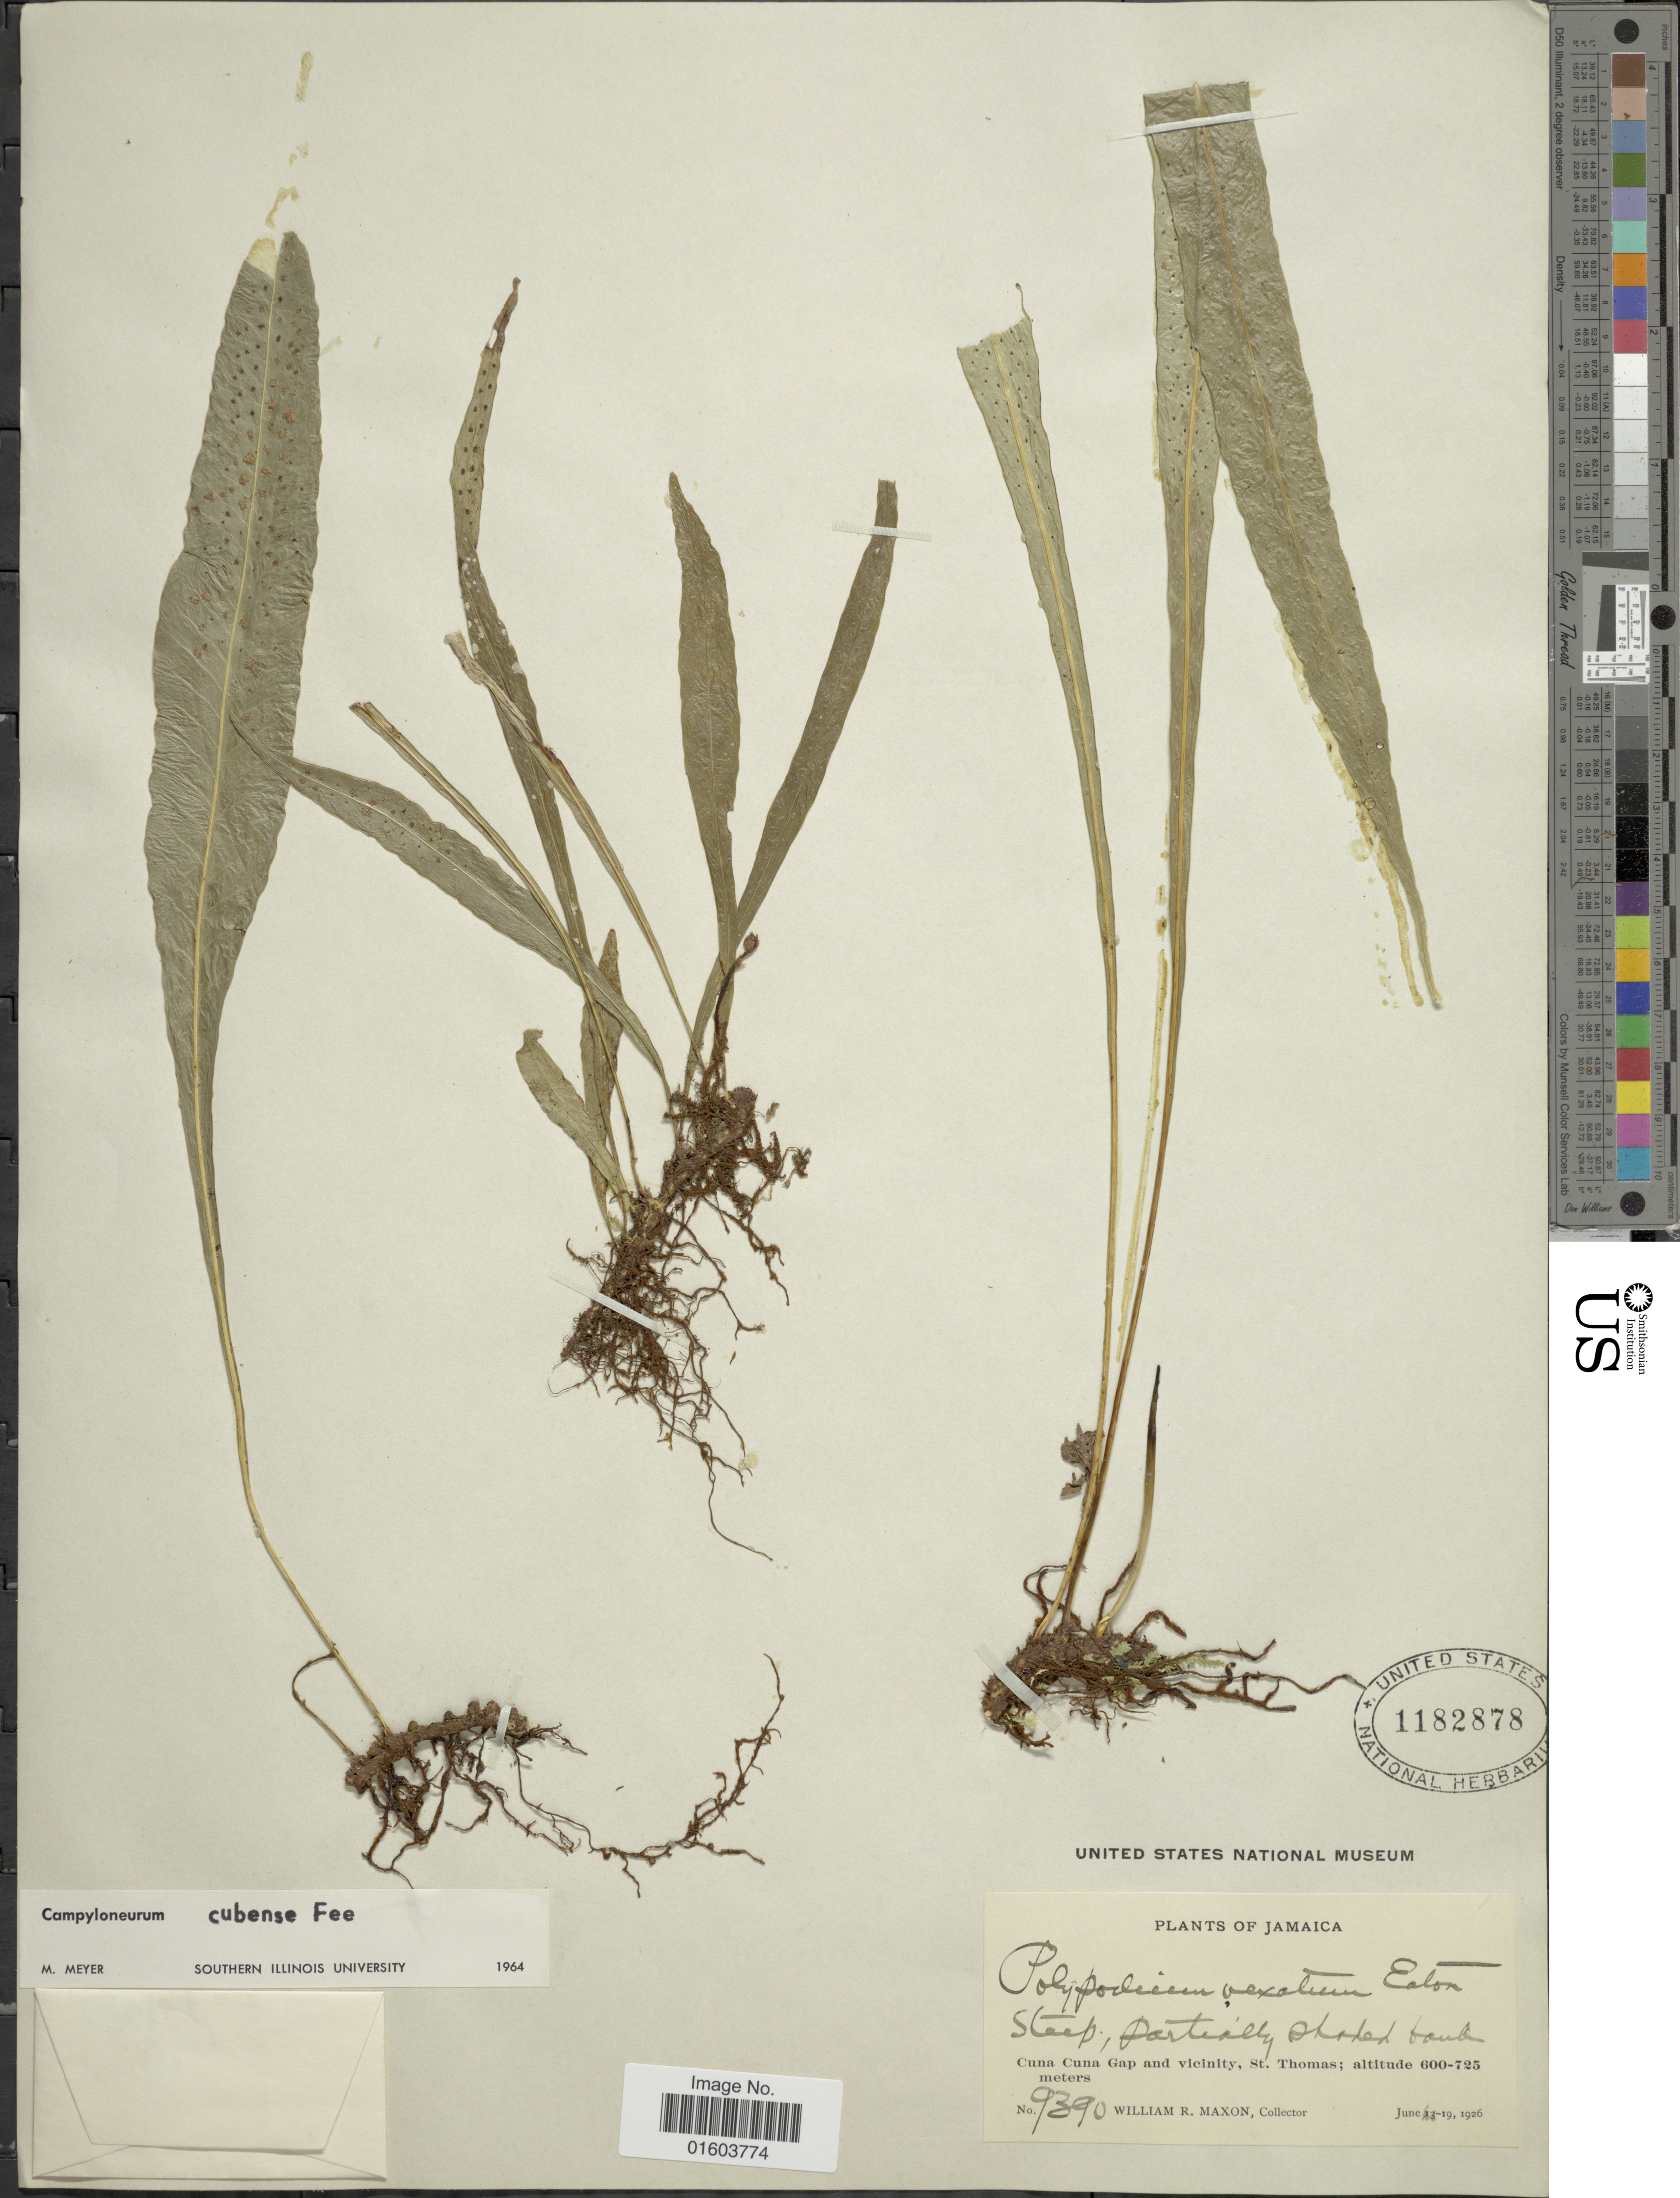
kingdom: Plantae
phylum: Tracheophyta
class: Polypodiopsida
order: Polypodiales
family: Polypodiaceae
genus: Campyloneurum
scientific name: Campyloneurum vexatum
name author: Ching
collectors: W. R. Maxon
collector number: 9390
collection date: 1926-06-19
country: Jamaica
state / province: Saint Thomas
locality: Jamaica. Cuna Cuna Gap and vicinity. St. Thomas.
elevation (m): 600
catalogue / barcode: US 1182878